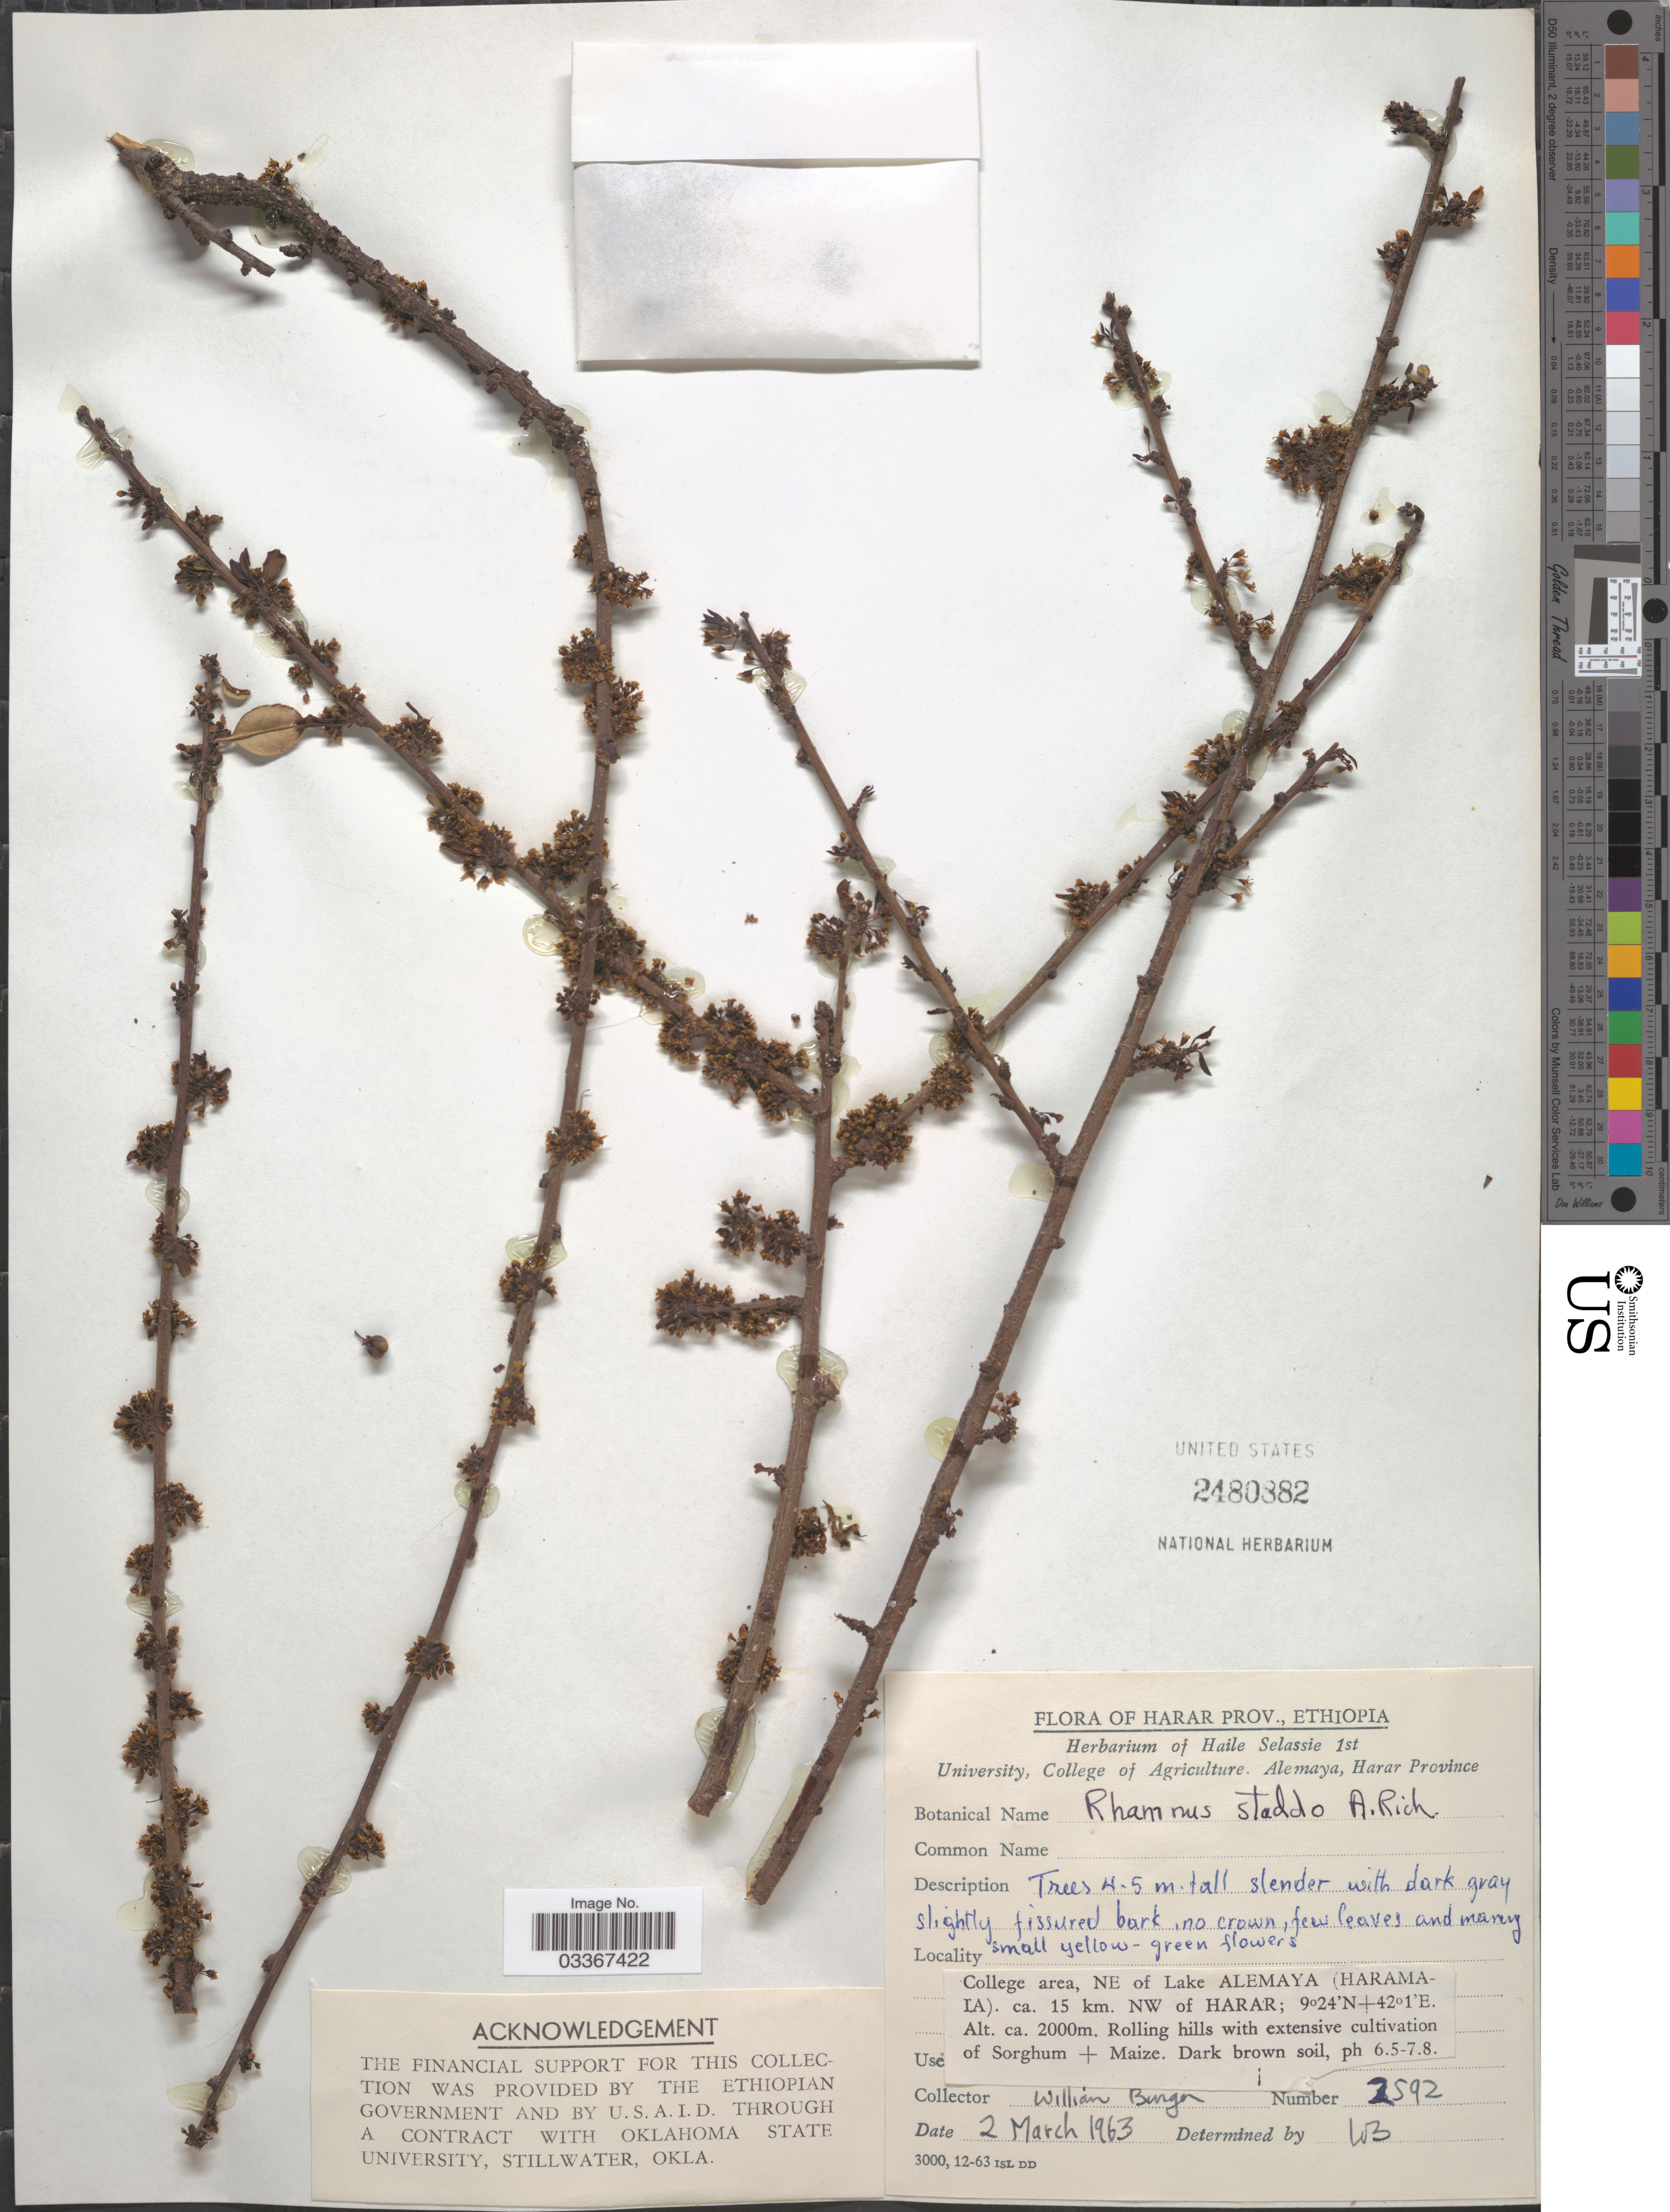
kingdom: Plantae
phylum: Tracheophyta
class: Magnoliopsida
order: Rosales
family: Rhamnaceae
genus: Rhamnus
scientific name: Rhamnus staddo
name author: A. Rich.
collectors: W. Burger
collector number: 2592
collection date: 1963-03-02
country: Ethiopia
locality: Harar Prov. College area, NE of Lake Alemaya (Haramaia). Ca. 15 km. NW of Harar.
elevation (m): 2000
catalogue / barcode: US 2480882